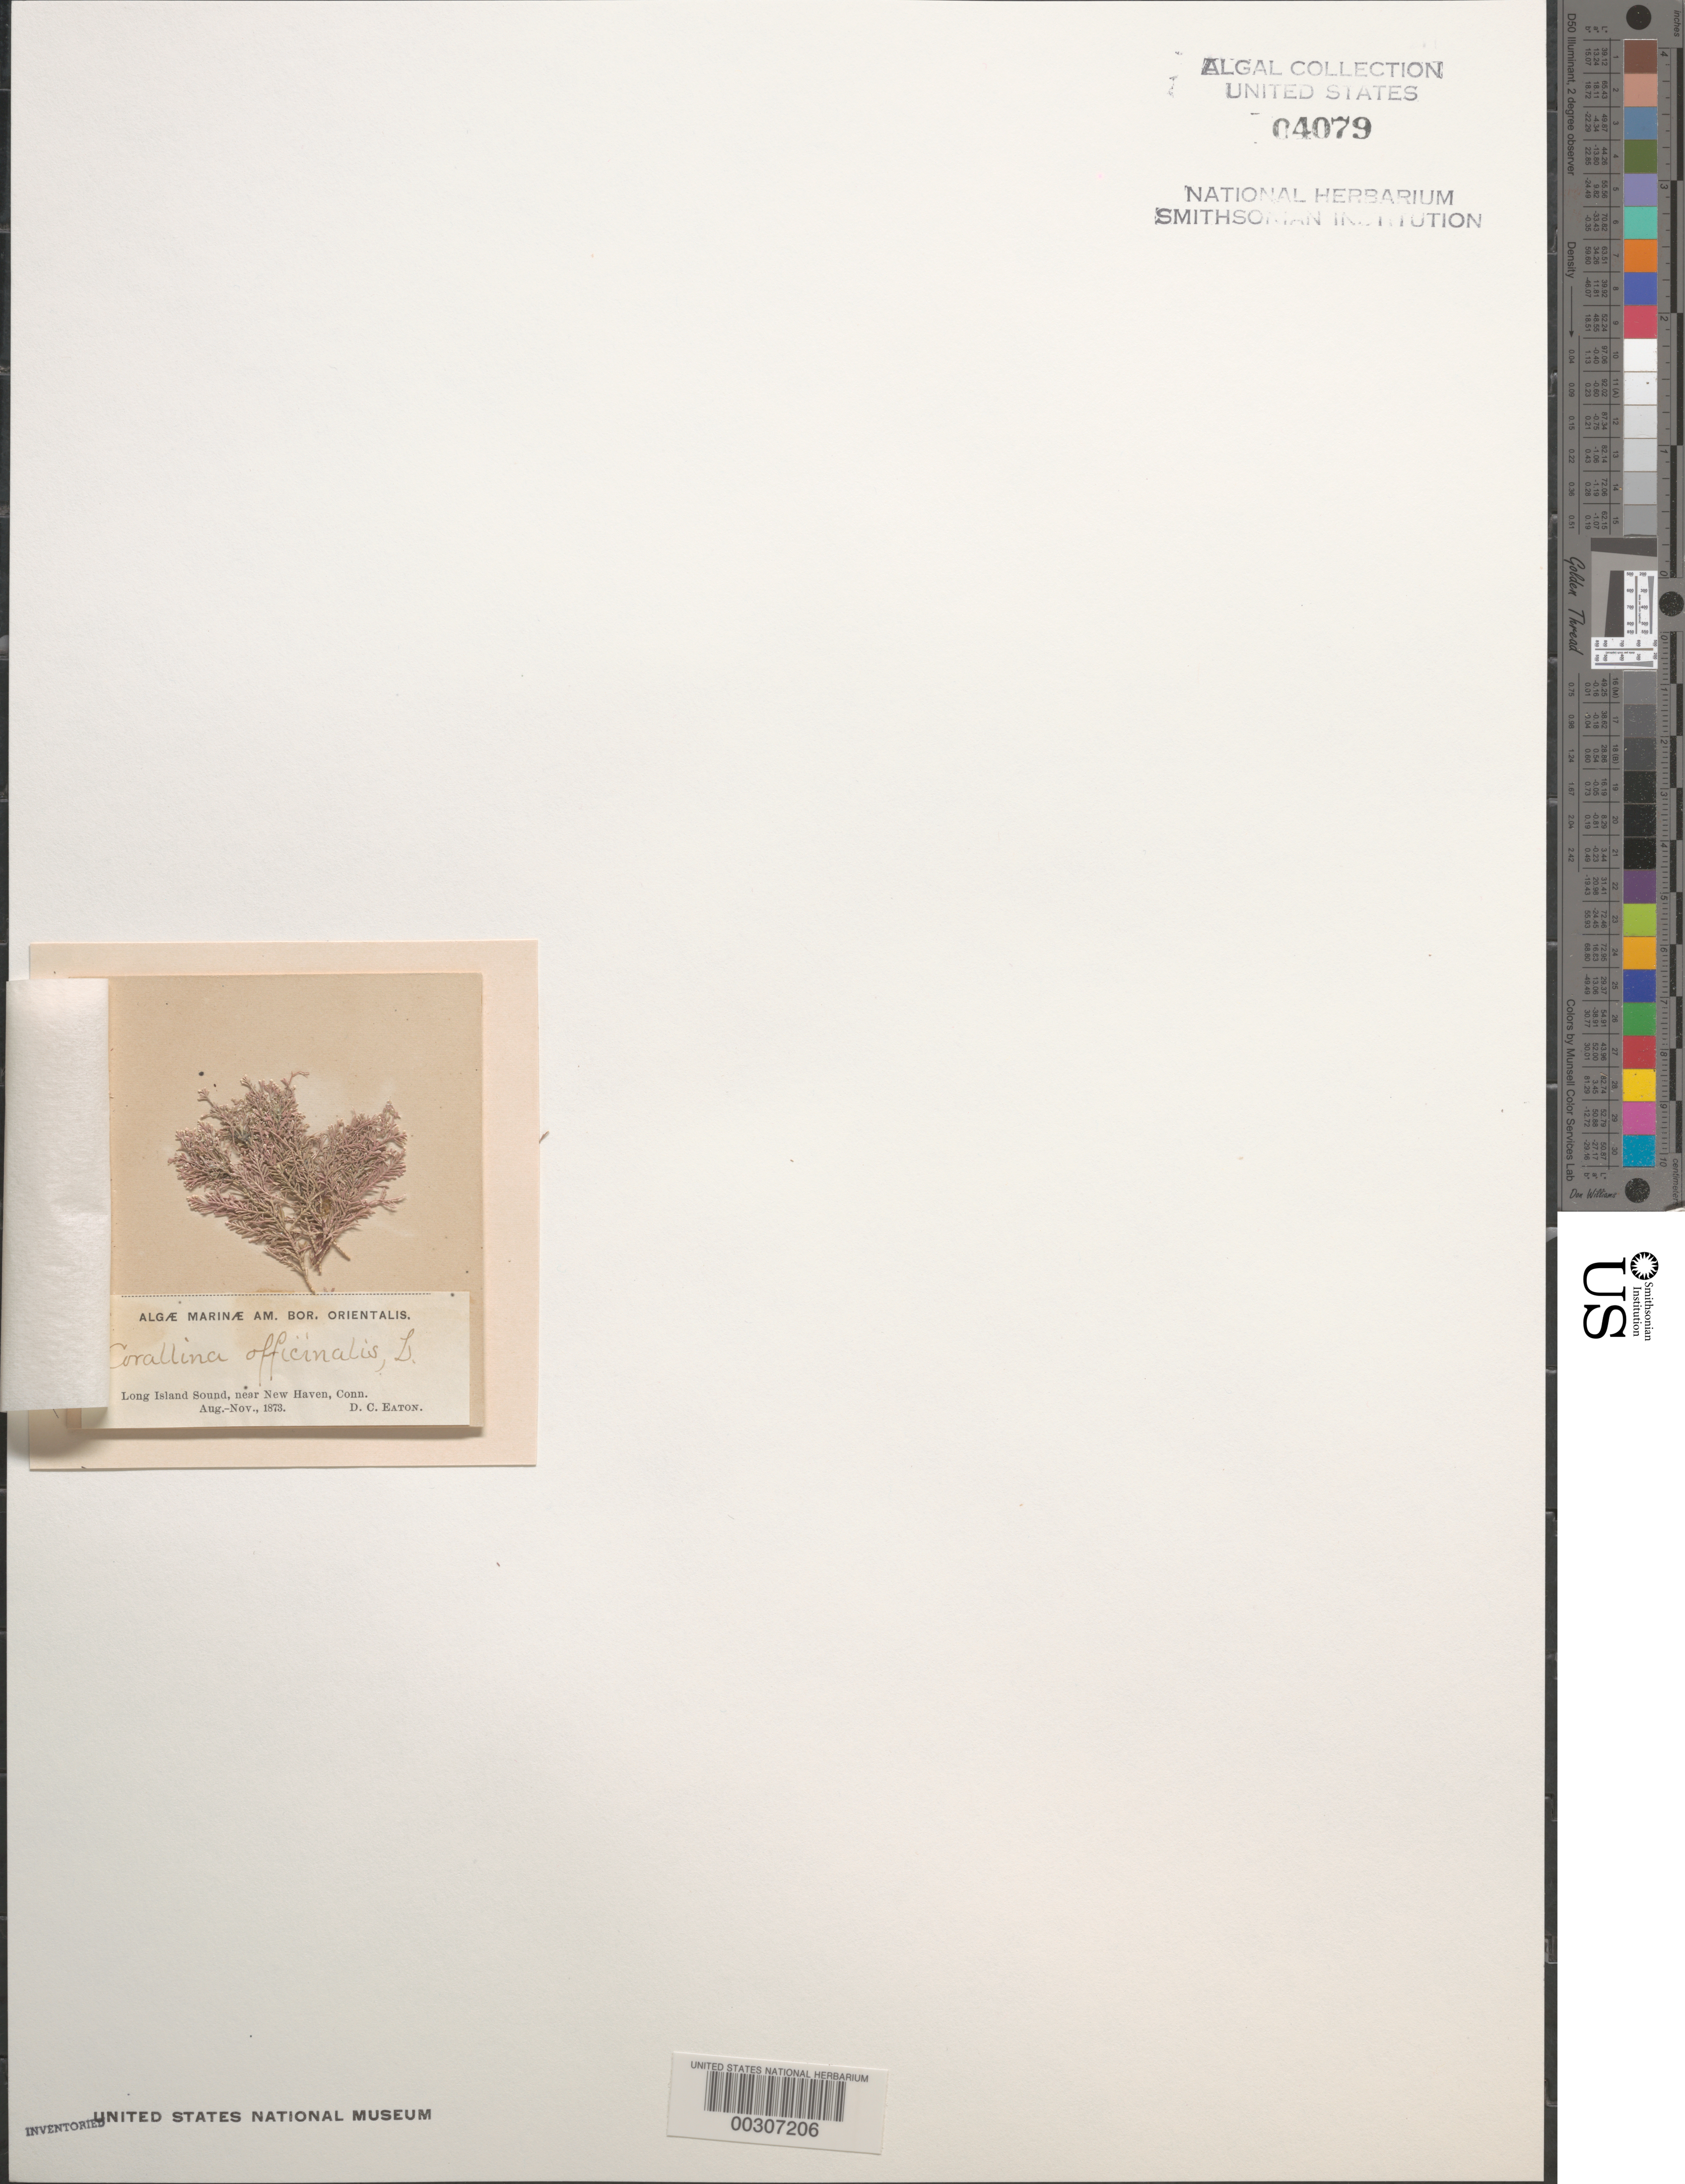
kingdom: Plantae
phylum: Rhodophyta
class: Florideophyceae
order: Corallinales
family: Corallinaceae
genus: Corallina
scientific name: Corallina officinalis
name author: L.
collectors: D. C. Eaton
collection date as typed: Aug 1873 TO -- Nov 1873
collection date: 1873-08/1873-11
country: United States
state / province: Connecticut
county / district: New Haven County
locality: Long Island Sound near New Haven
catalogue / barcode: US 4079